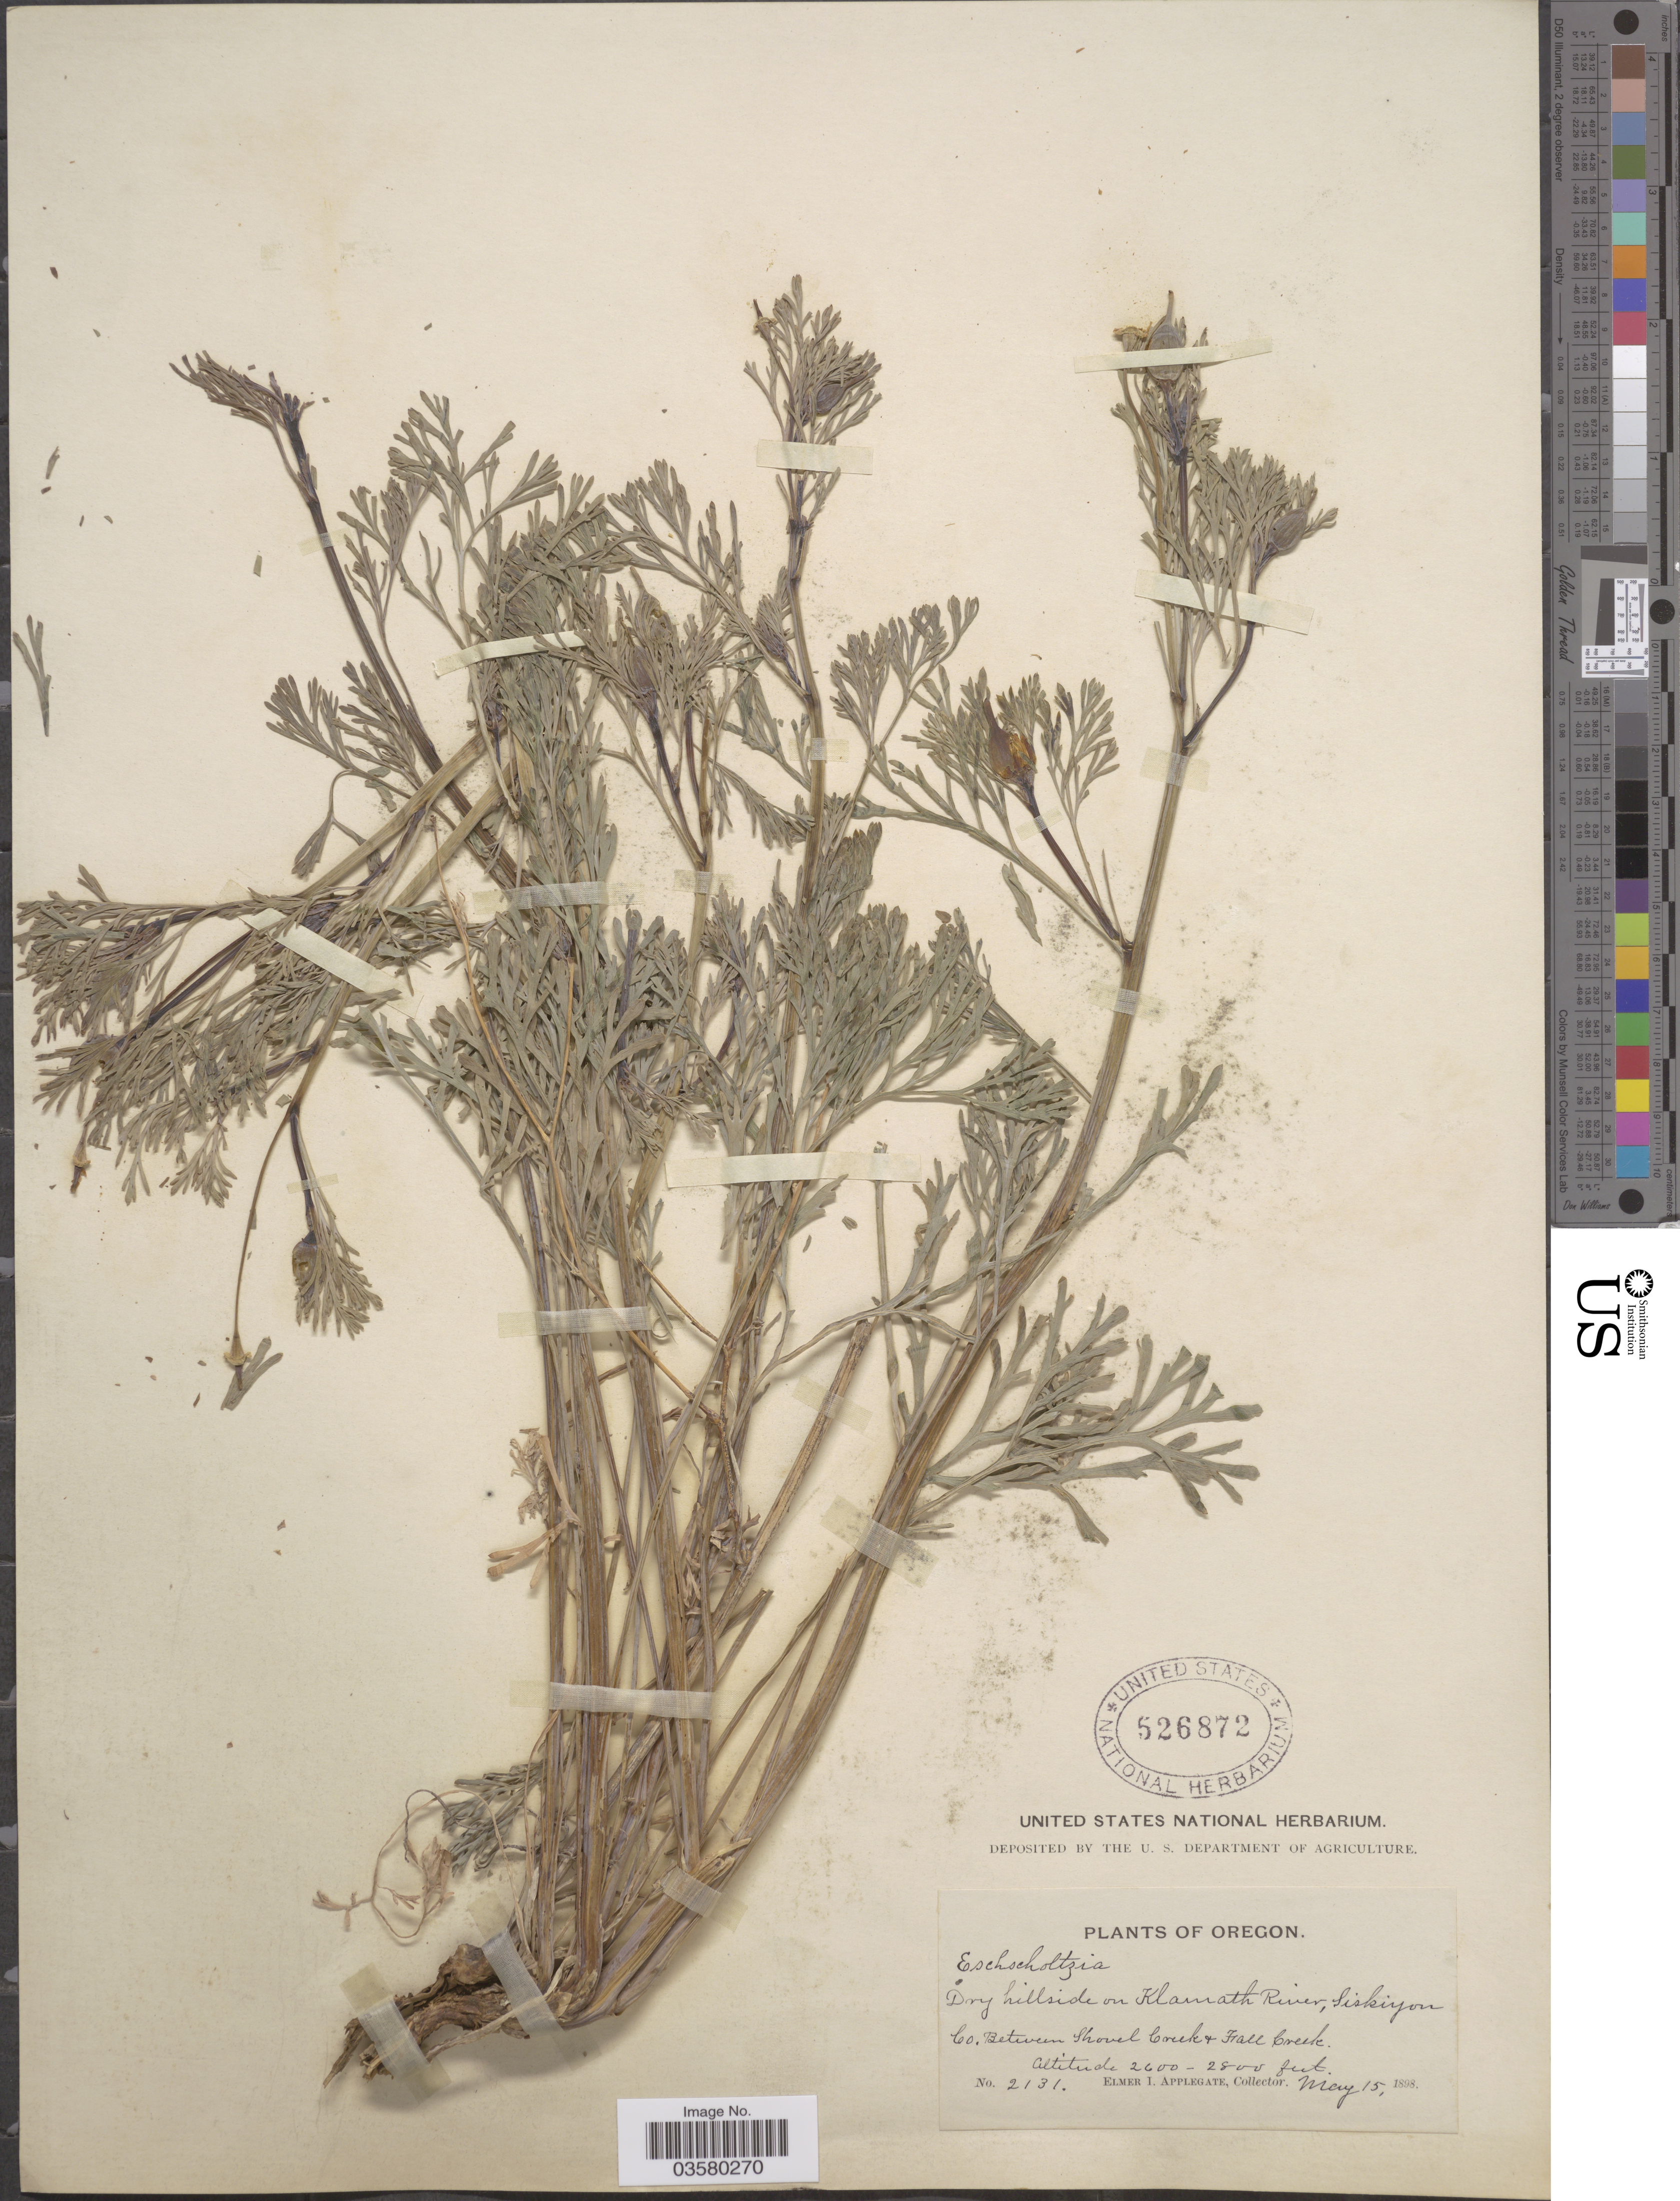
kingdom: Plantae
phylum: Tracheophyta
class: Magnoliopsida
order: Ranunculales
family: Papaveraceae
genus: Eschscholzia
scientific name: Eschscholzia californica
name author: Cham.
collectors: E. I. Applegate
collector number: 2131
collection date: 1898-05-15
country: United States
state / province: Oregon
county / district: Siskiyou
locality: Dry hillside on Klamath River, Siskiyou Co. Between Shovel Creek & Fall Creek.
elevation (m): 792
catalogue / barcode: US 526872